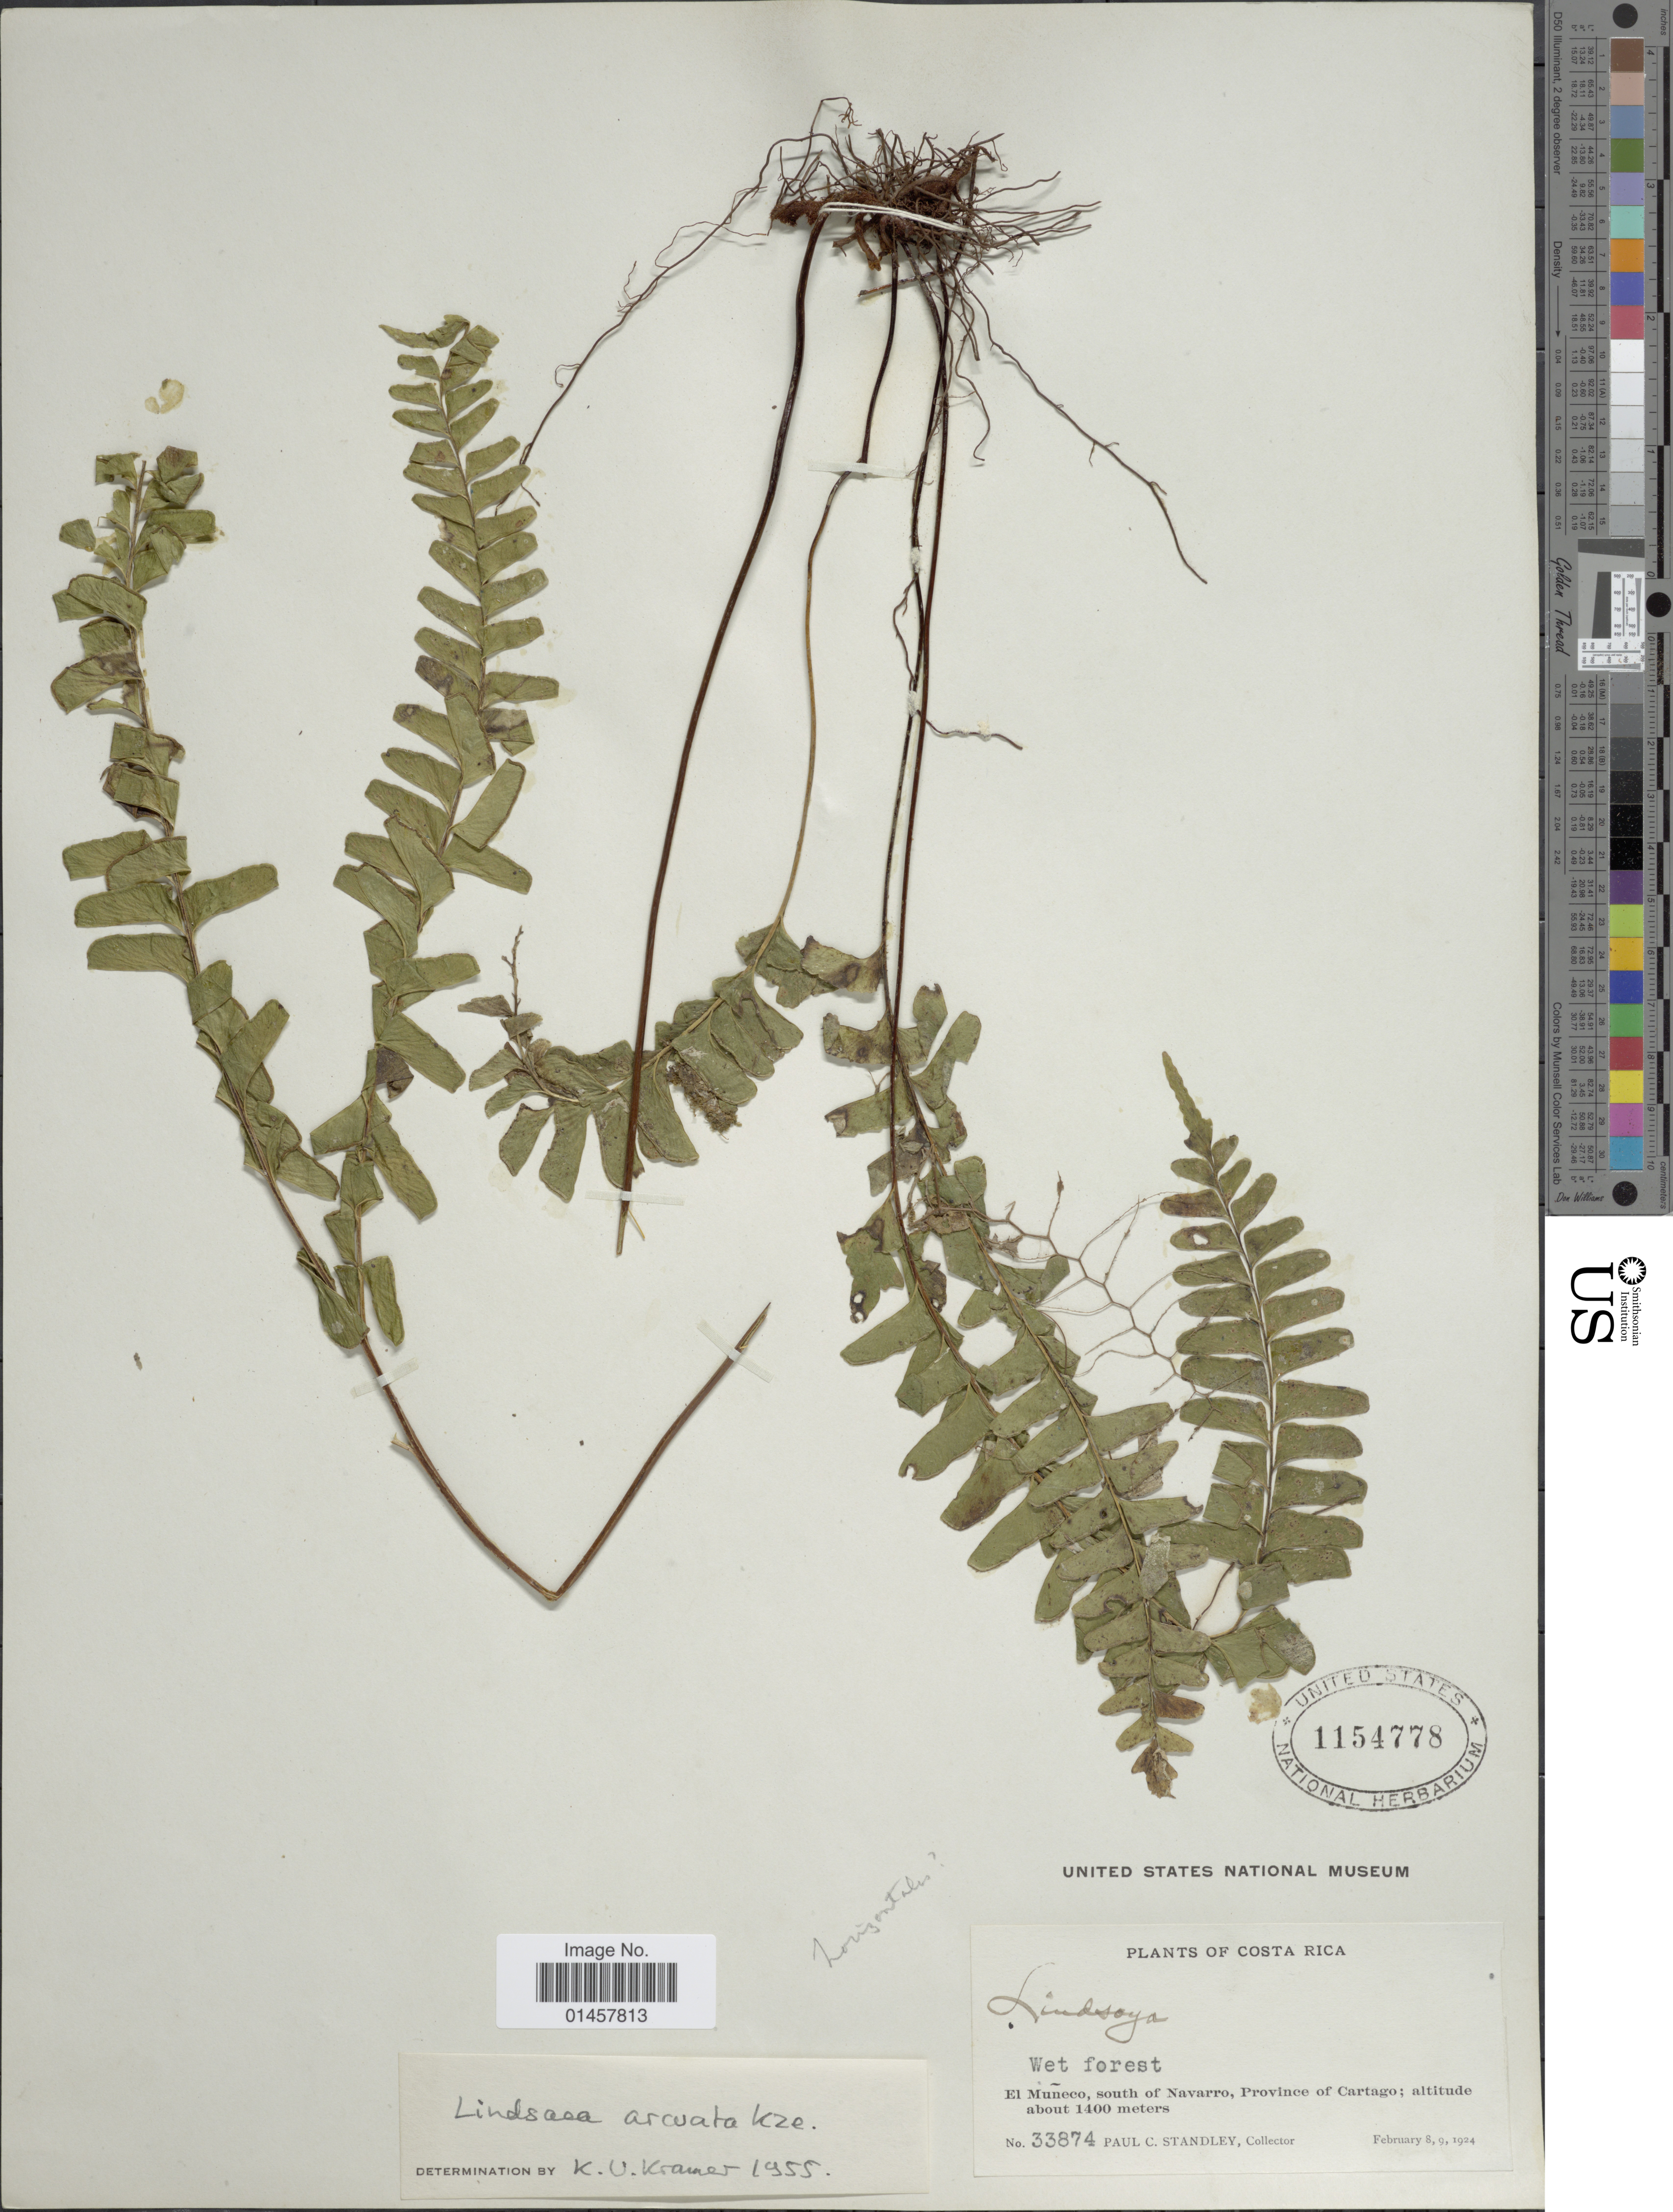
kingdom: Plantae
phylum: Tracheophyta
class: Polypodiopsida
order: Polypodiales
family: Lindsaeaceae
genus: Lindsaea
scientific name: Lindsaea arcuata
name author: Kunze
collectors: P. C. Standley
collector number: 33874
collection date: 1924-02-08/1924-02-09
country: Costa Rica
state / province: Cartago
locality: El Muneco, South of Navarro, Province of Cartago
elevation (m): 1400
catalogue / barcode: US 1154778